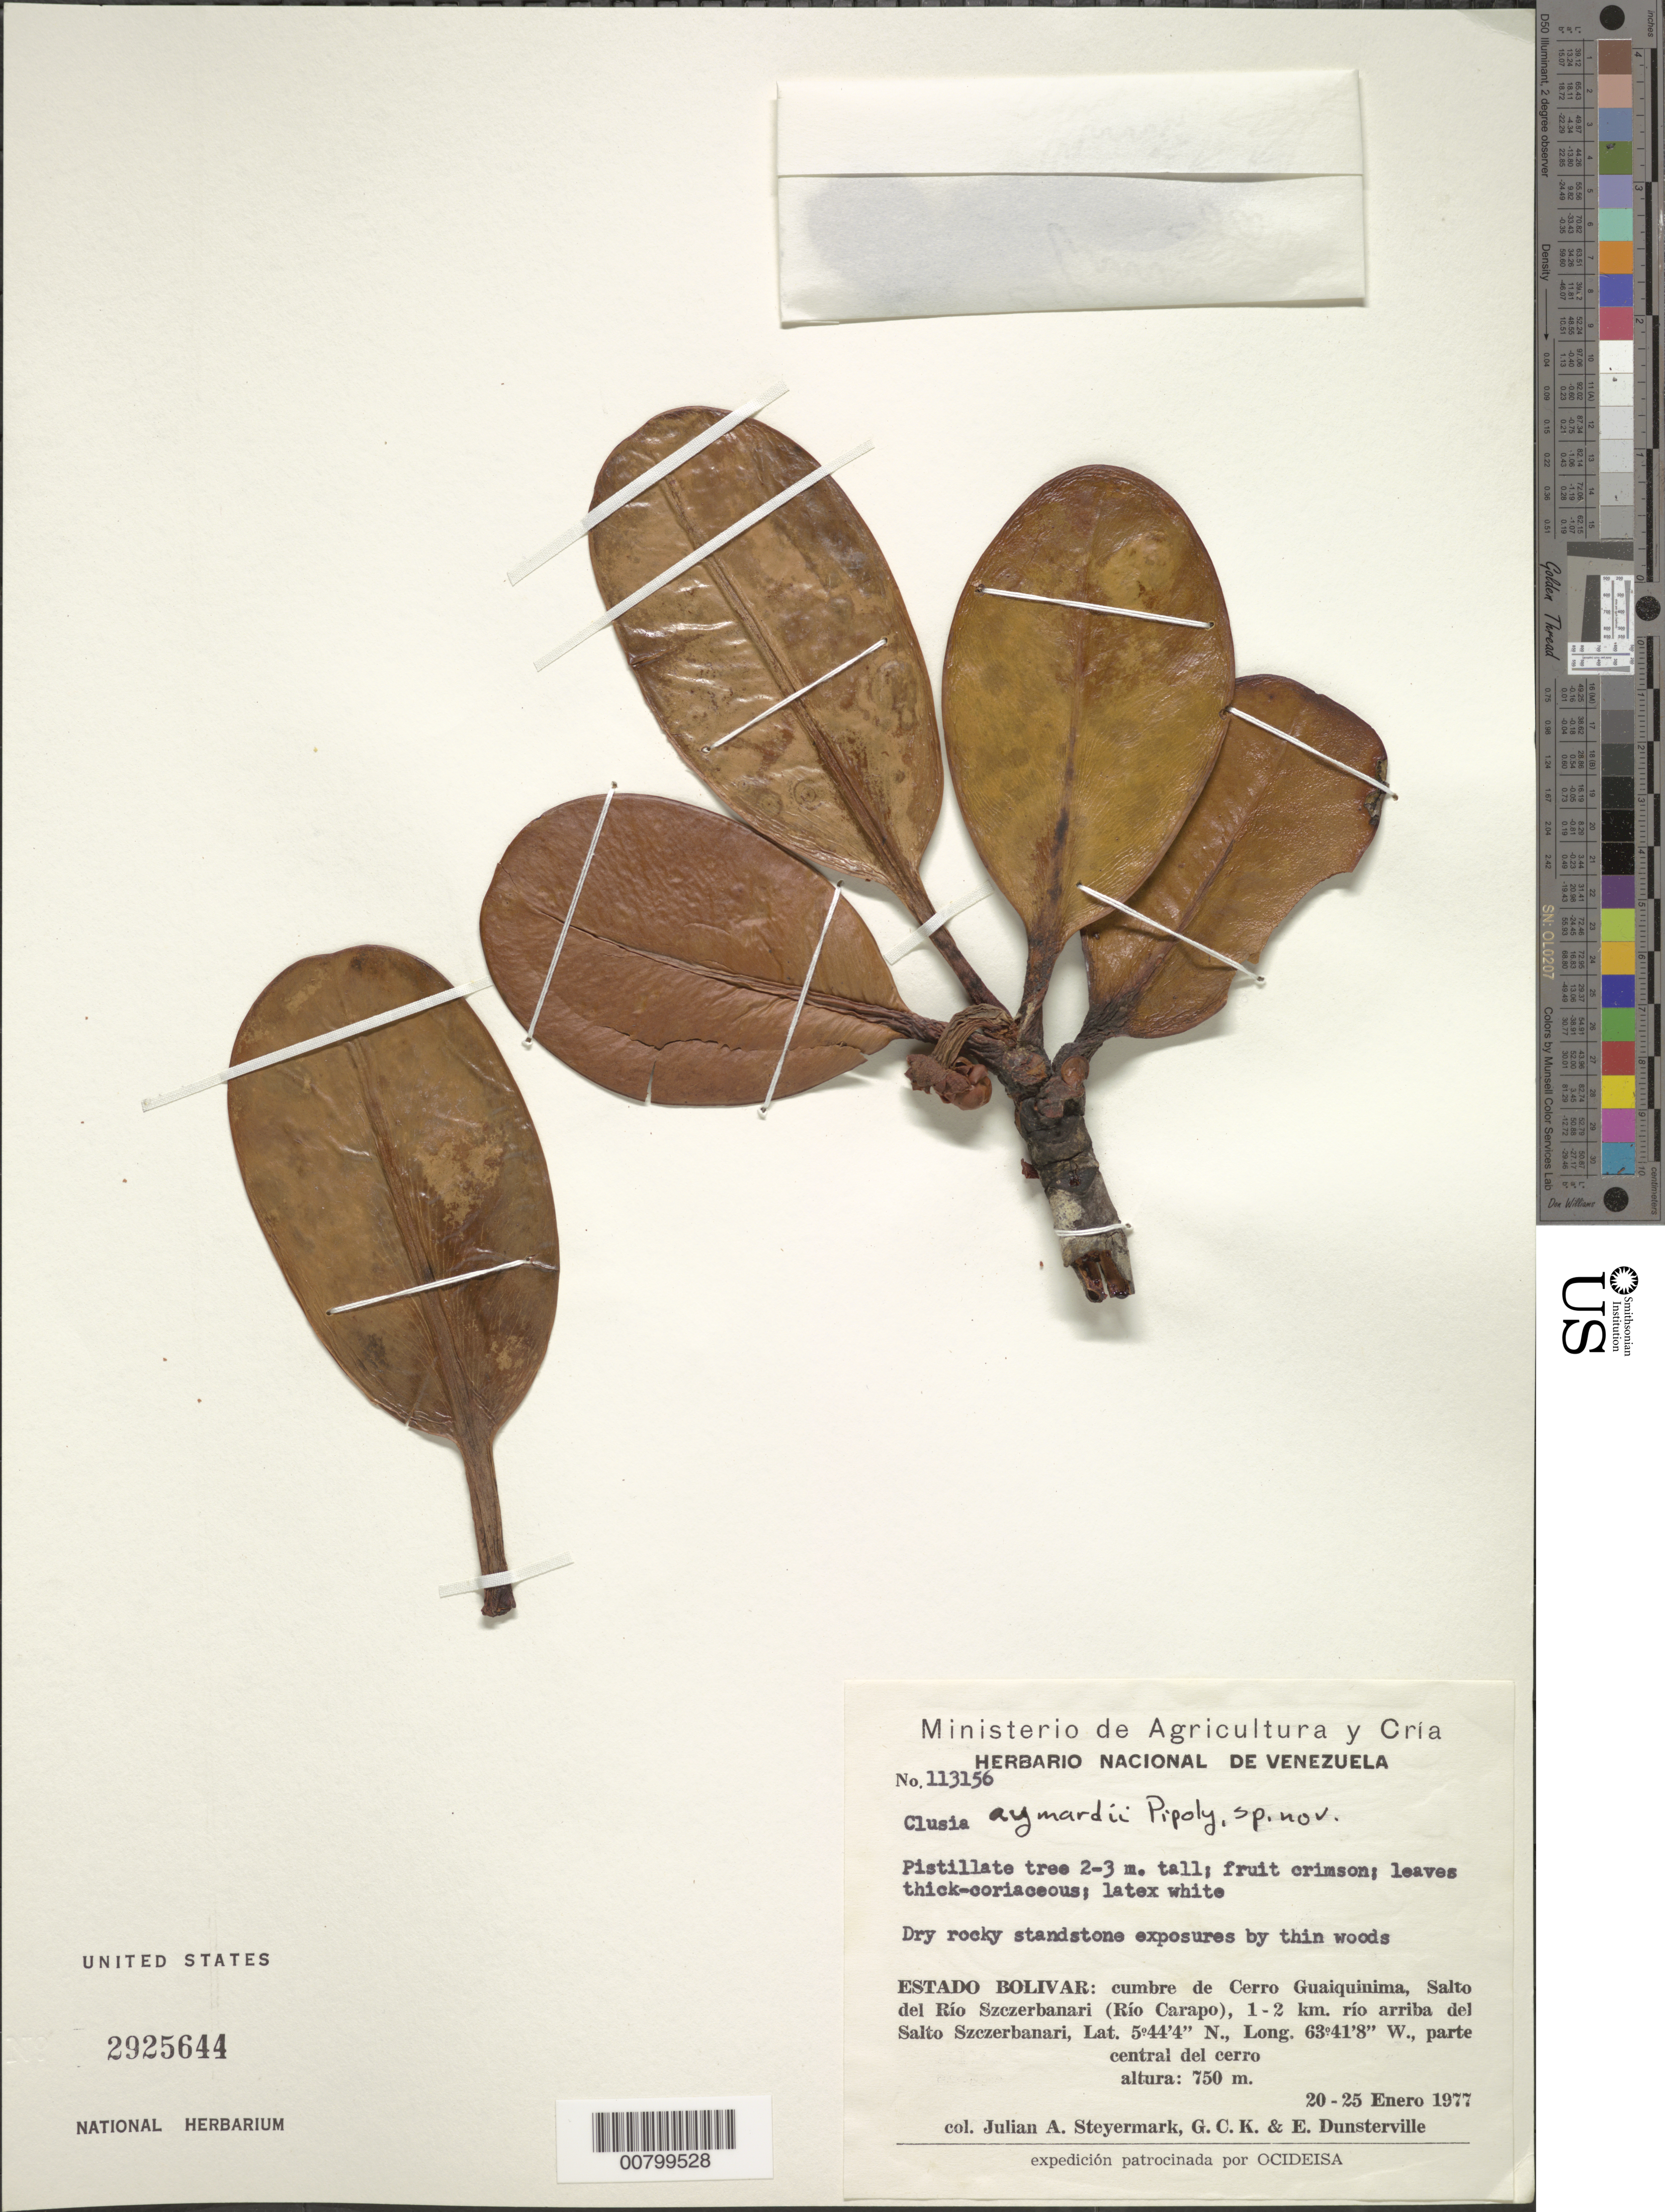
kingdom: Plantae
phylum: Tracheophyta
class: Magnoliopsida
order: Malpighiales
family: Clusiaceae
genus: Clusia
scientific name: Clusia aymardii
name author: Pipoly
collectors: J. Steyermark, G. C. K. Dunsterville & E. Dunsterville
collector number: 113156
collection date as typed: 20-Jan-77 to 25-Jan-77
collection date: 1977-01-20/1977-01-25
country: Venezuela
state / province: Bolívar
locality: Cerro Guaiquinima, summit, salto del Río Szczerbanari (Río Carapo), 1-2 km río arriba del Salto Szczerbanari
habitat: Dry rocky open sandstone exposures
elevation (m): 750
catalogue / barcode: US 2925644